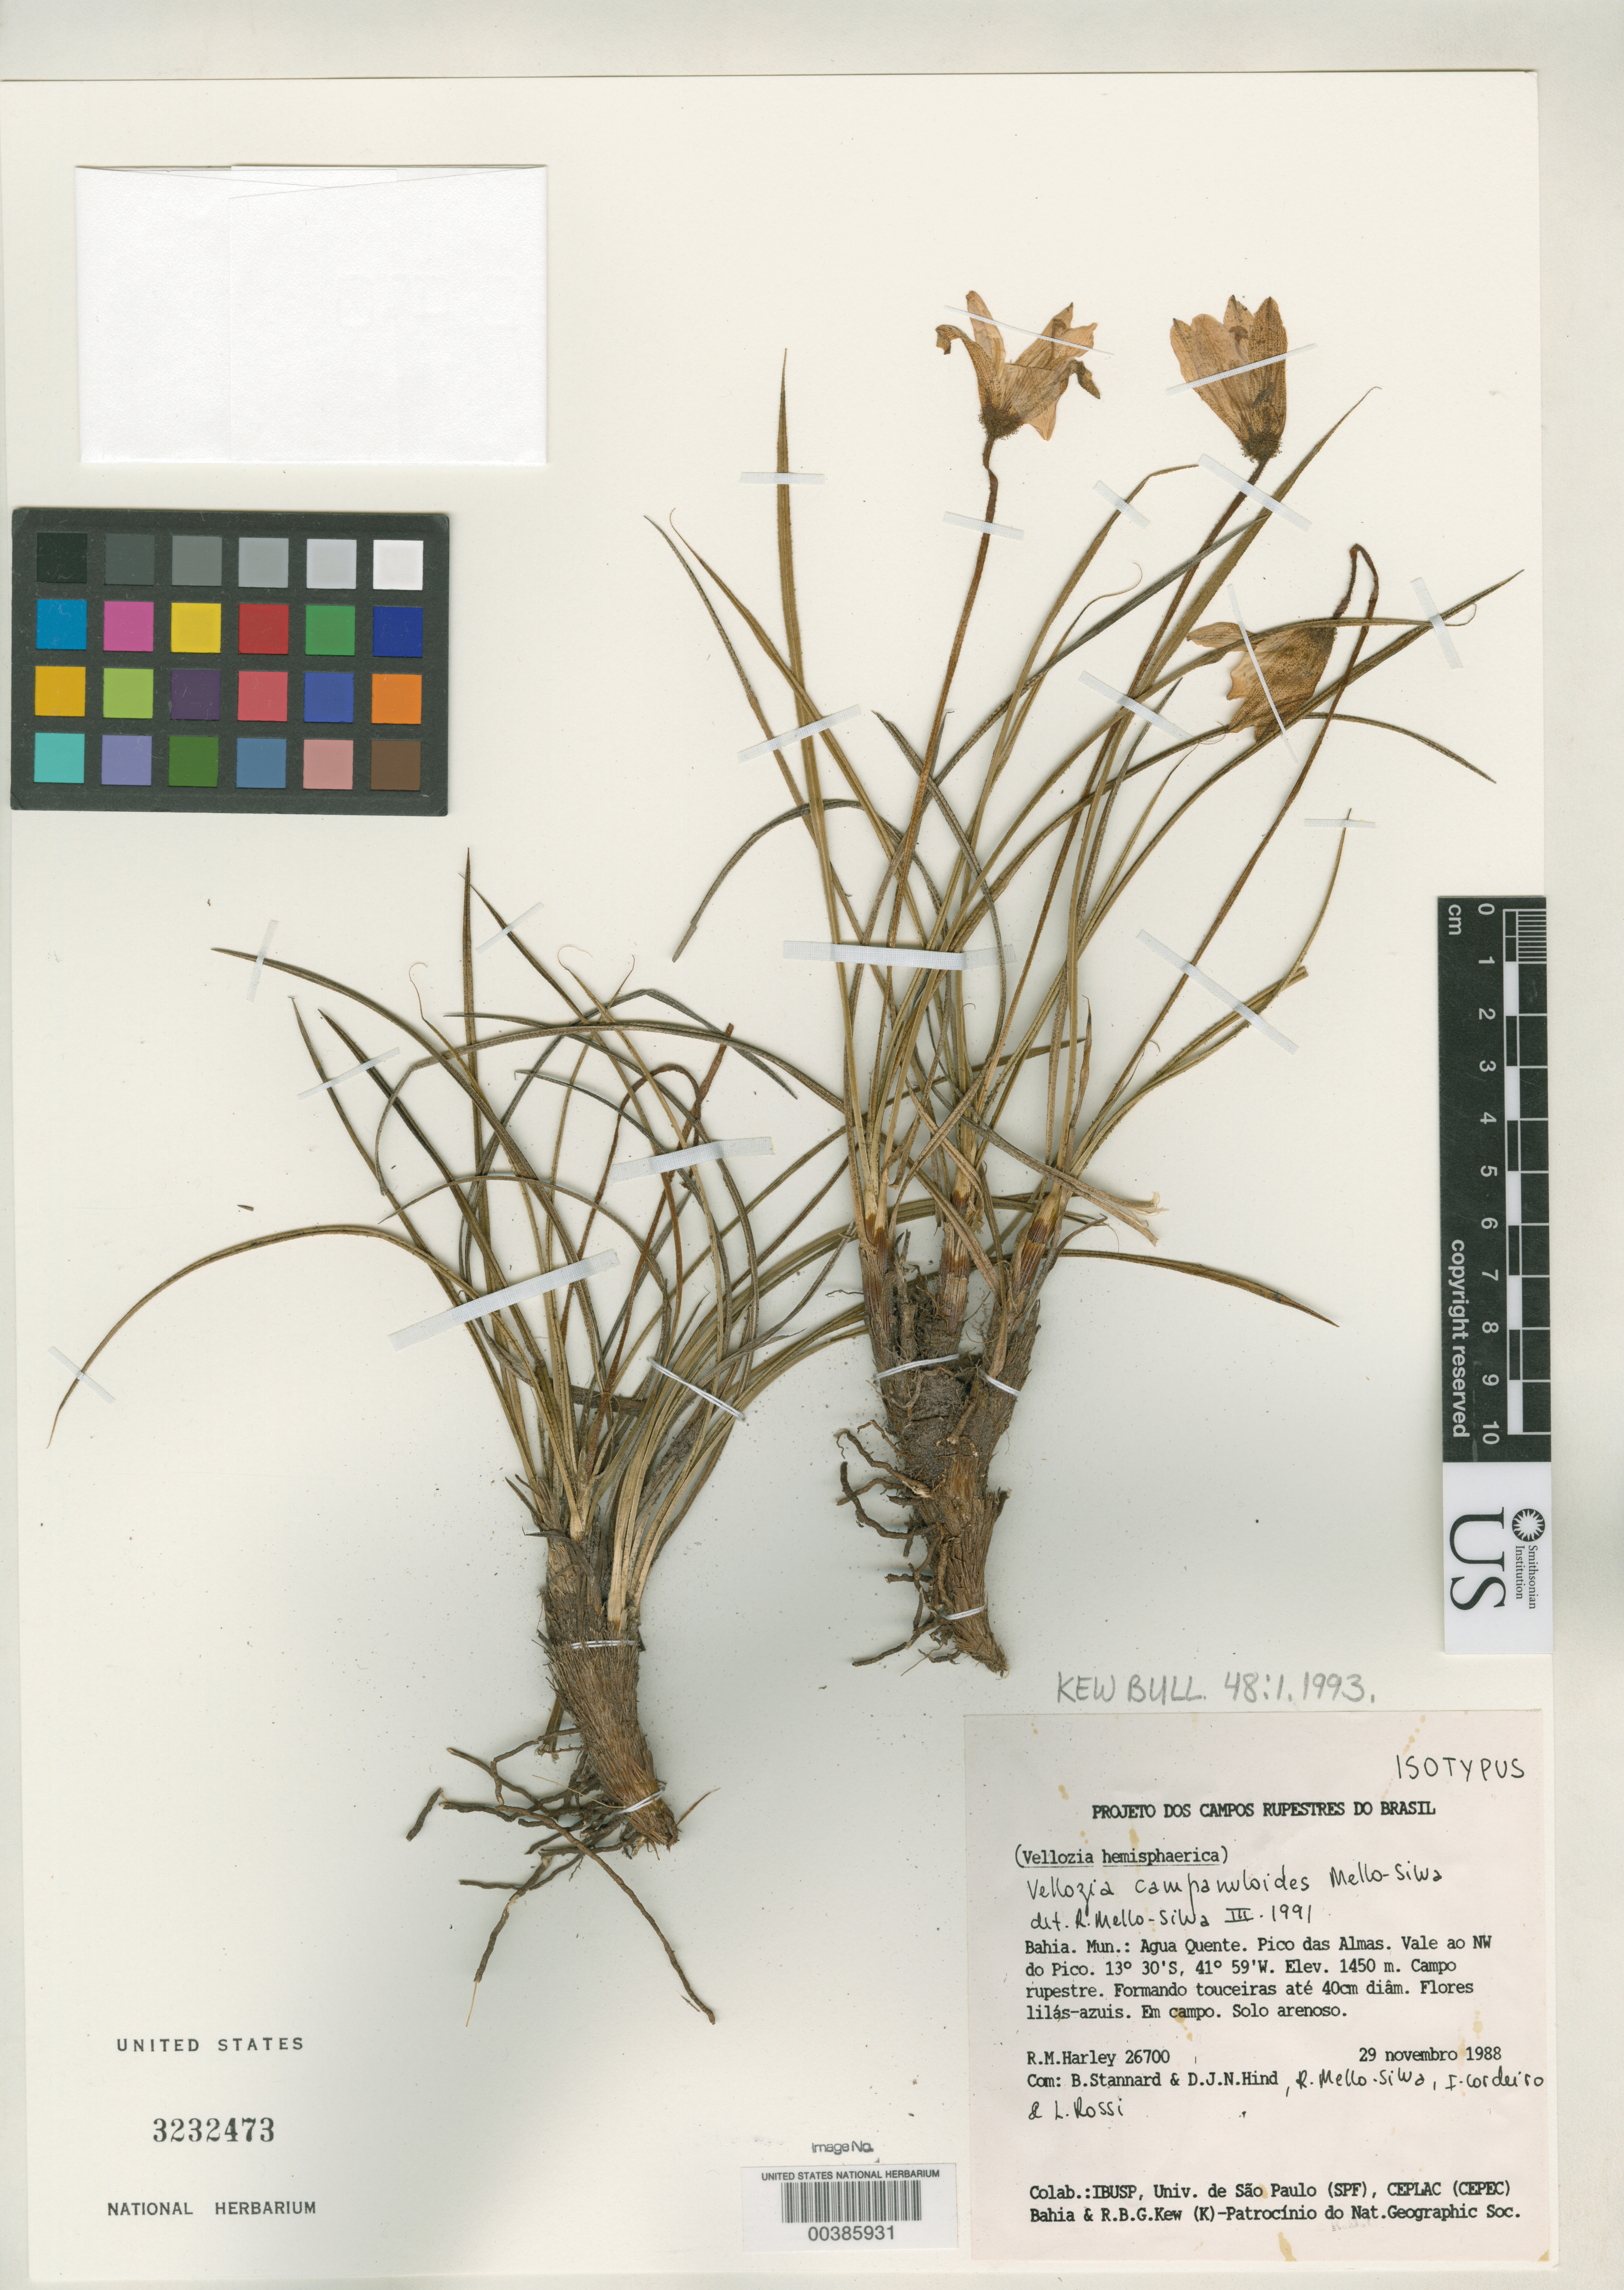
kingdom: Plantae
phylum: Tracheophyta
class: Liliopsida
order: Pandanales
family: Velloziaceae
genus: Vellozia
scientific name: Vellozia campanuloides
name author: Mello-Silva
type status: Isotype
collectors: R. M. Harley, B. L. Stannard, D. J. N. Hind, R. Mello-Silva, I. Cordeiro & L. Rossi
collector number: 26700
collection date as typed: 29 Nov 1988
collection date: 1988-11-29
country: Brazil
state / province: Bahia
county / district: Agua Quente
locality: Pico das Almas, vale ao NW do pico.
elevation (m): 1450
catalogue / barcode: US 3232473